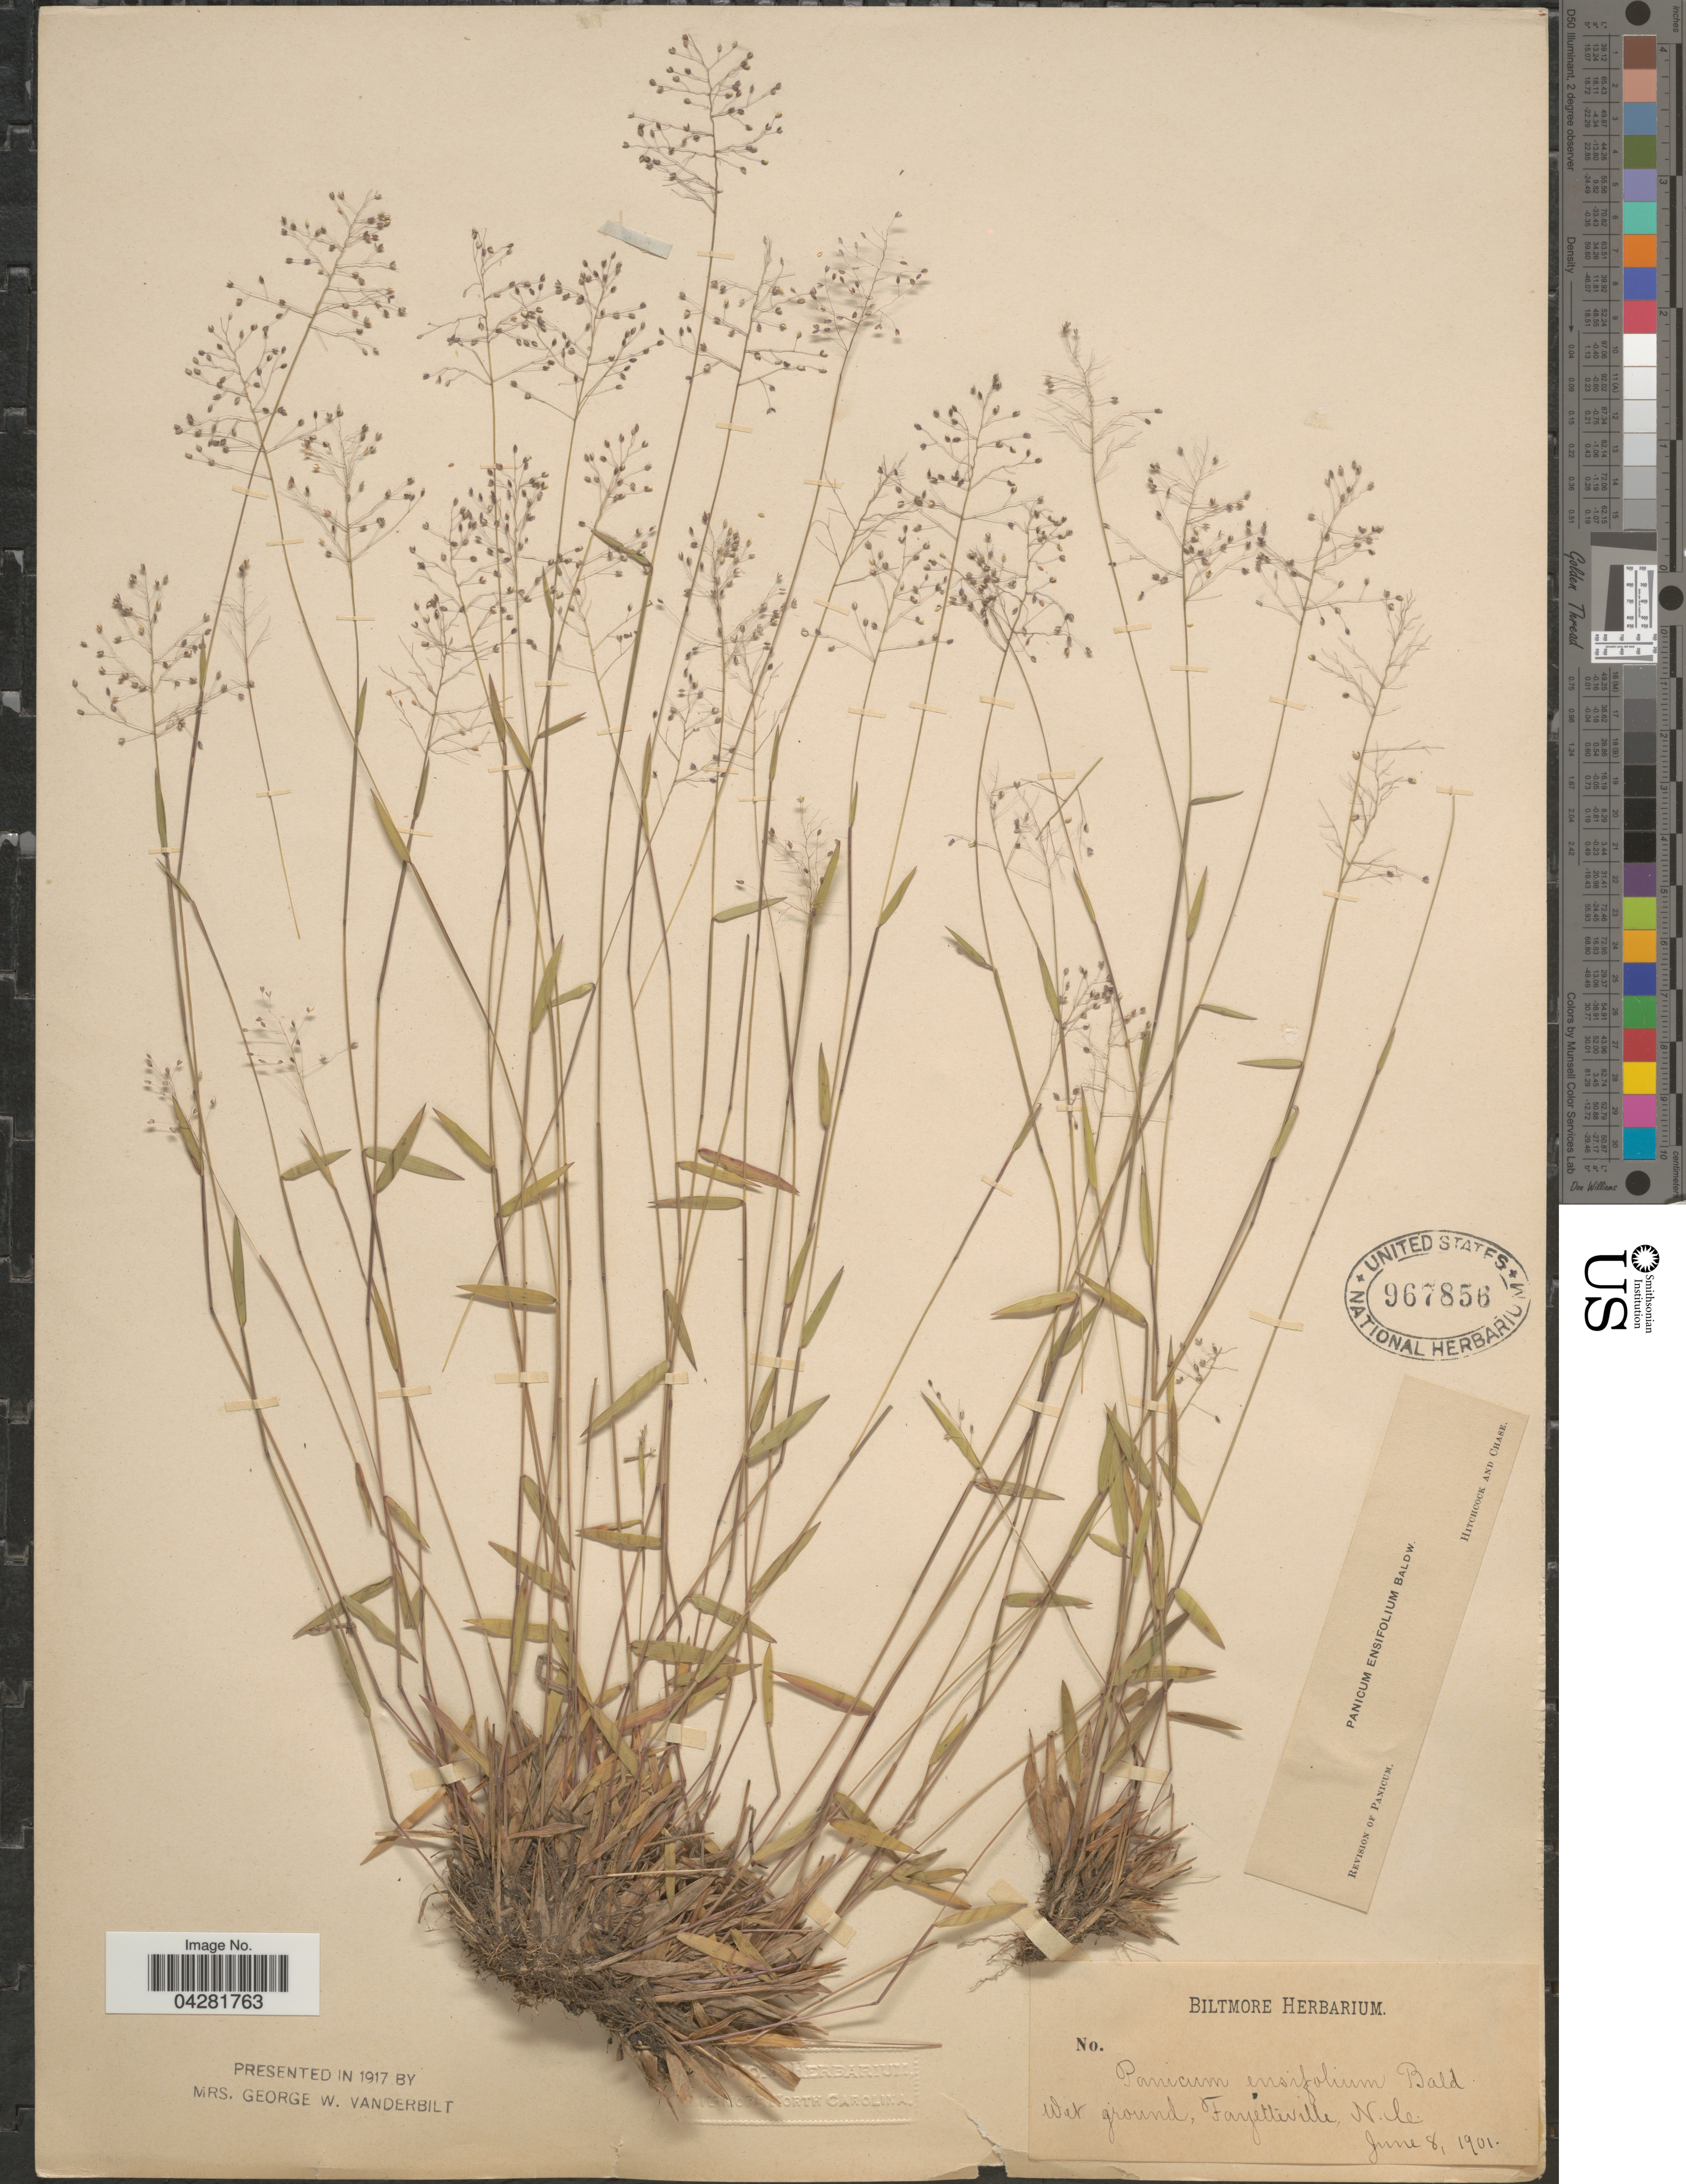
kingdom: Plantae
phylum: Tracheophyta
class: Liliopsida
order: Poales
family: Poaceae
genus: Dichanthelium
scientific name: Dichanthelium ensifolium var. ensifolium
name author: (Baldwin ex Elliot) Gould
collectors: ex herb. Biltmore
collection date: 1901-06-08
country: United States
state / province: North Carolina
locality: West ground, Fayetteville.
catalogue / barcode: US 967856